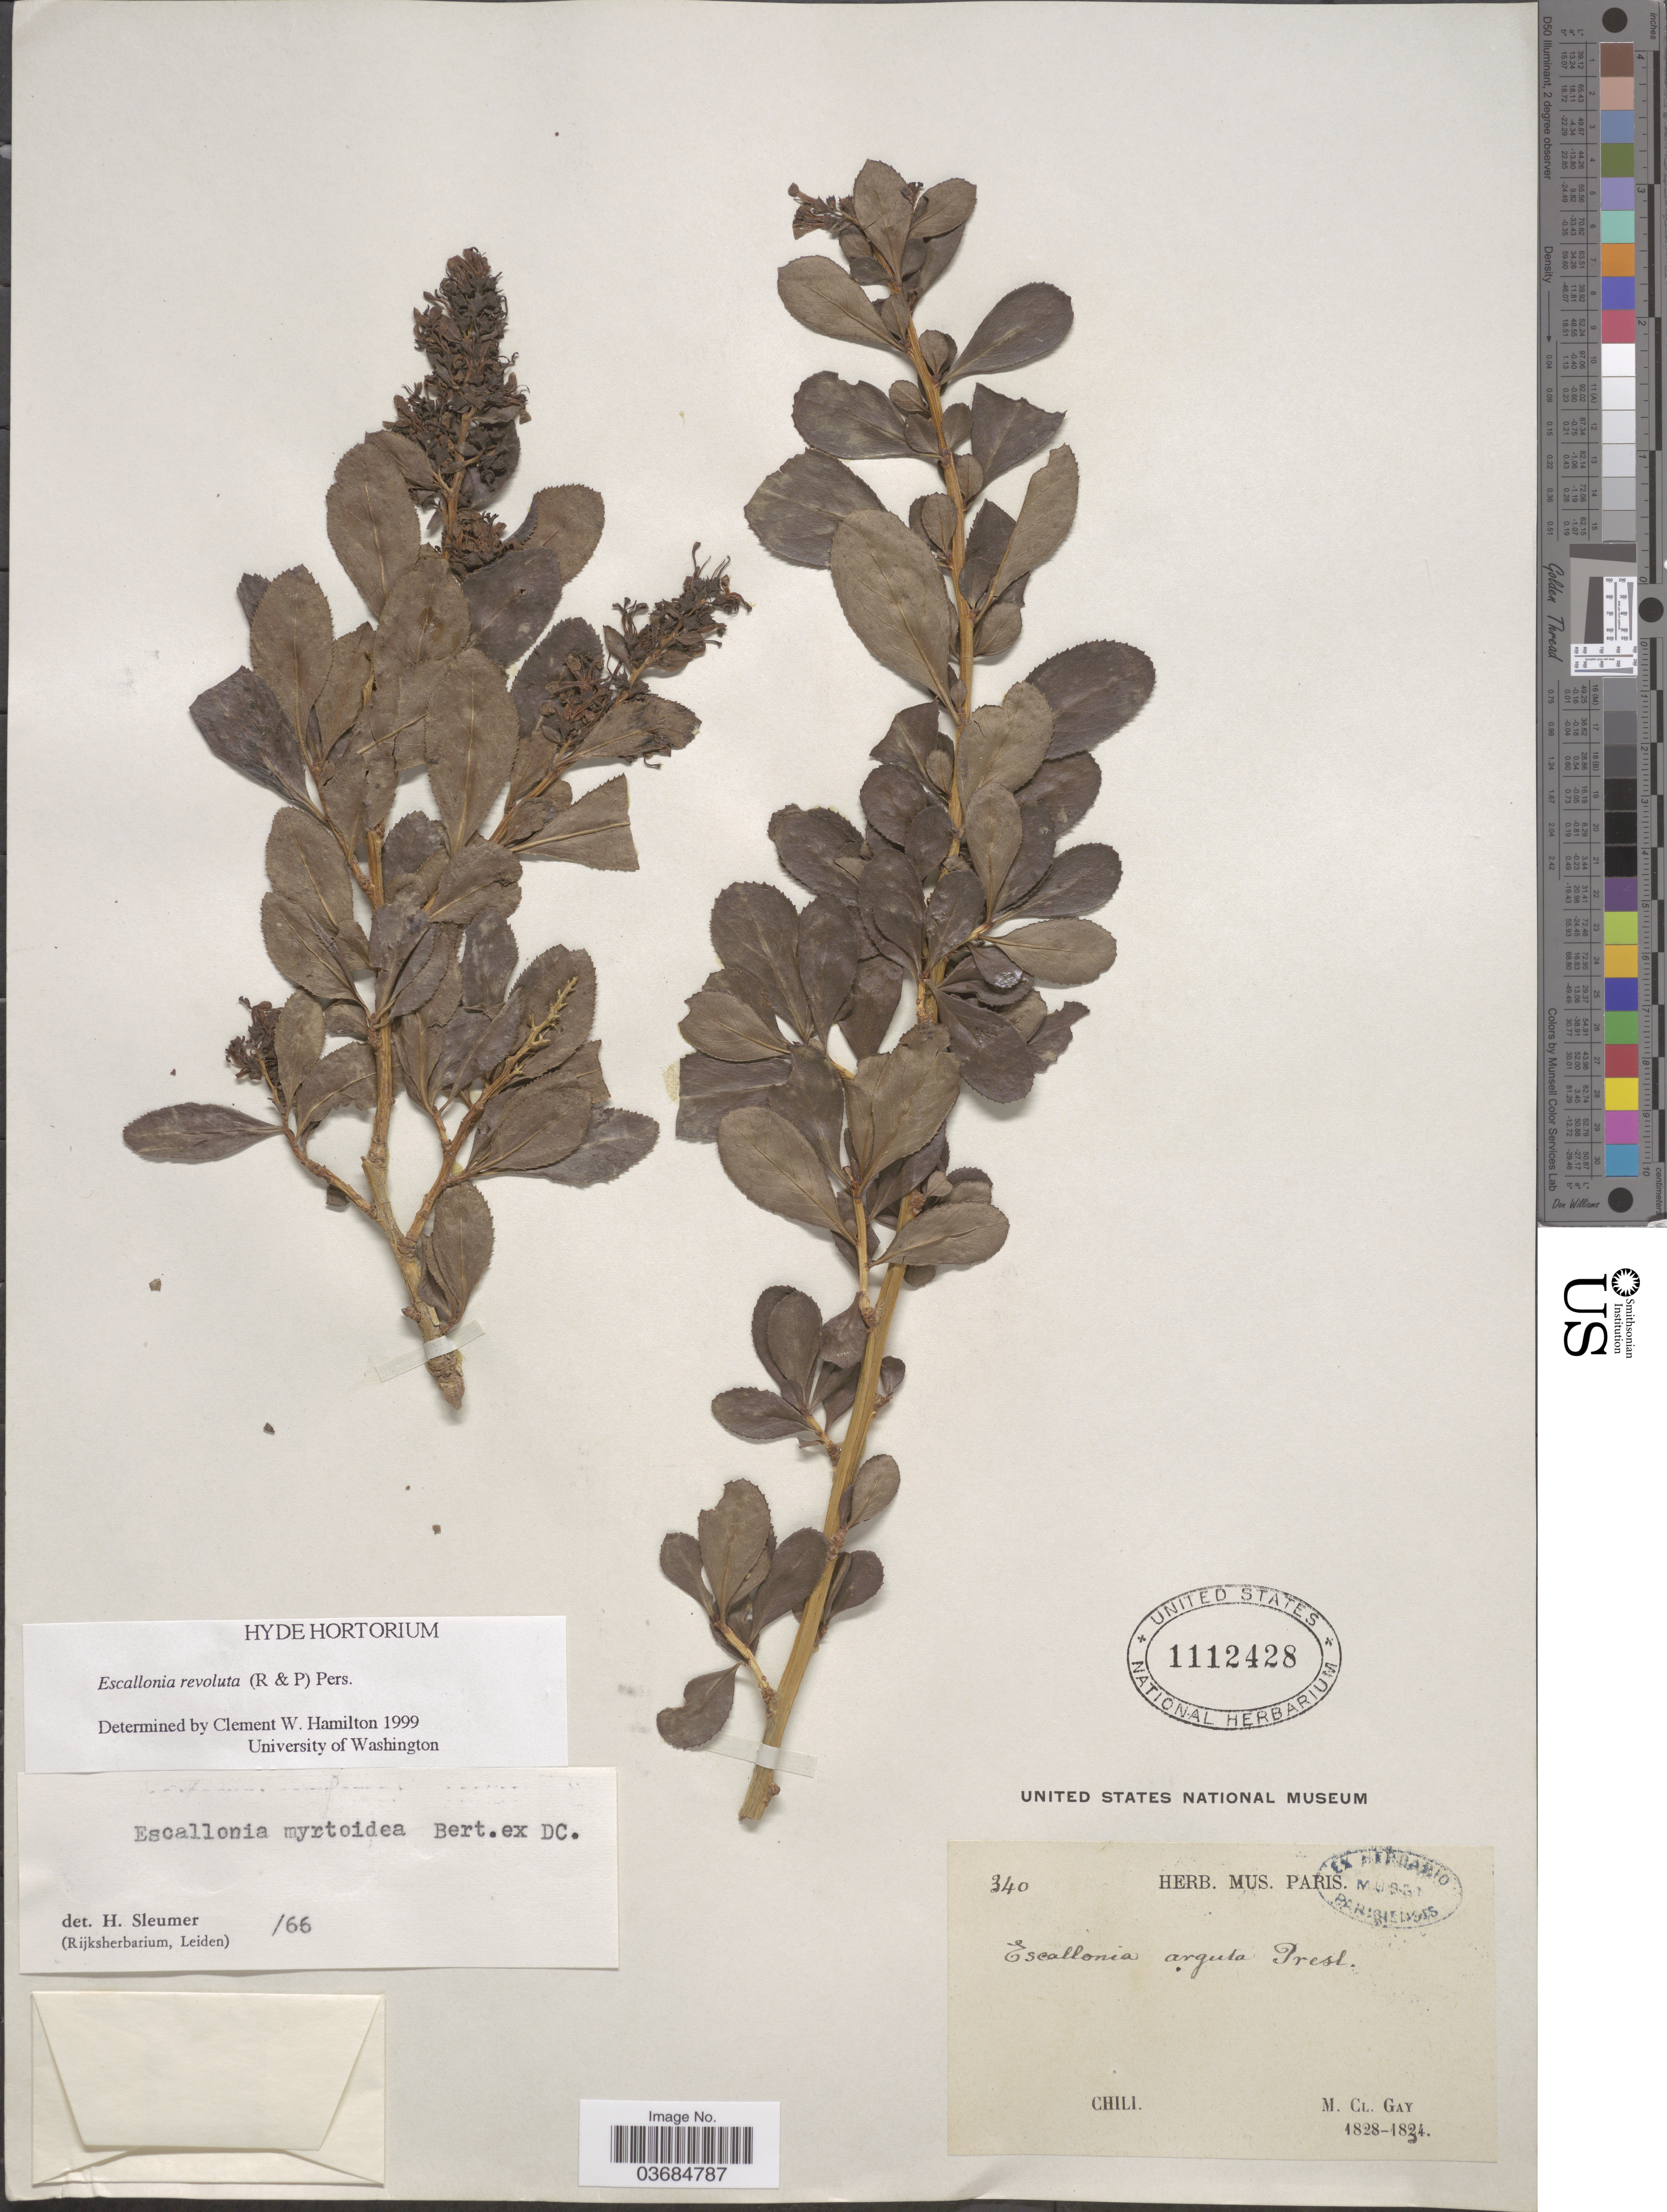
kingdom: Plantae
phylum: Tracheophyta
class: Magnoliopsida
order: Escalloniales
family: Escalloniaceae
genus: Escallonia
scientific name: Escallonia revoluta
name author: (Ruiz & Pav.) Pers.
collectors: M. Gay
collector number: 340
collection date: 1828/1834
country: Chile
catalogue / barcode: US 1112428